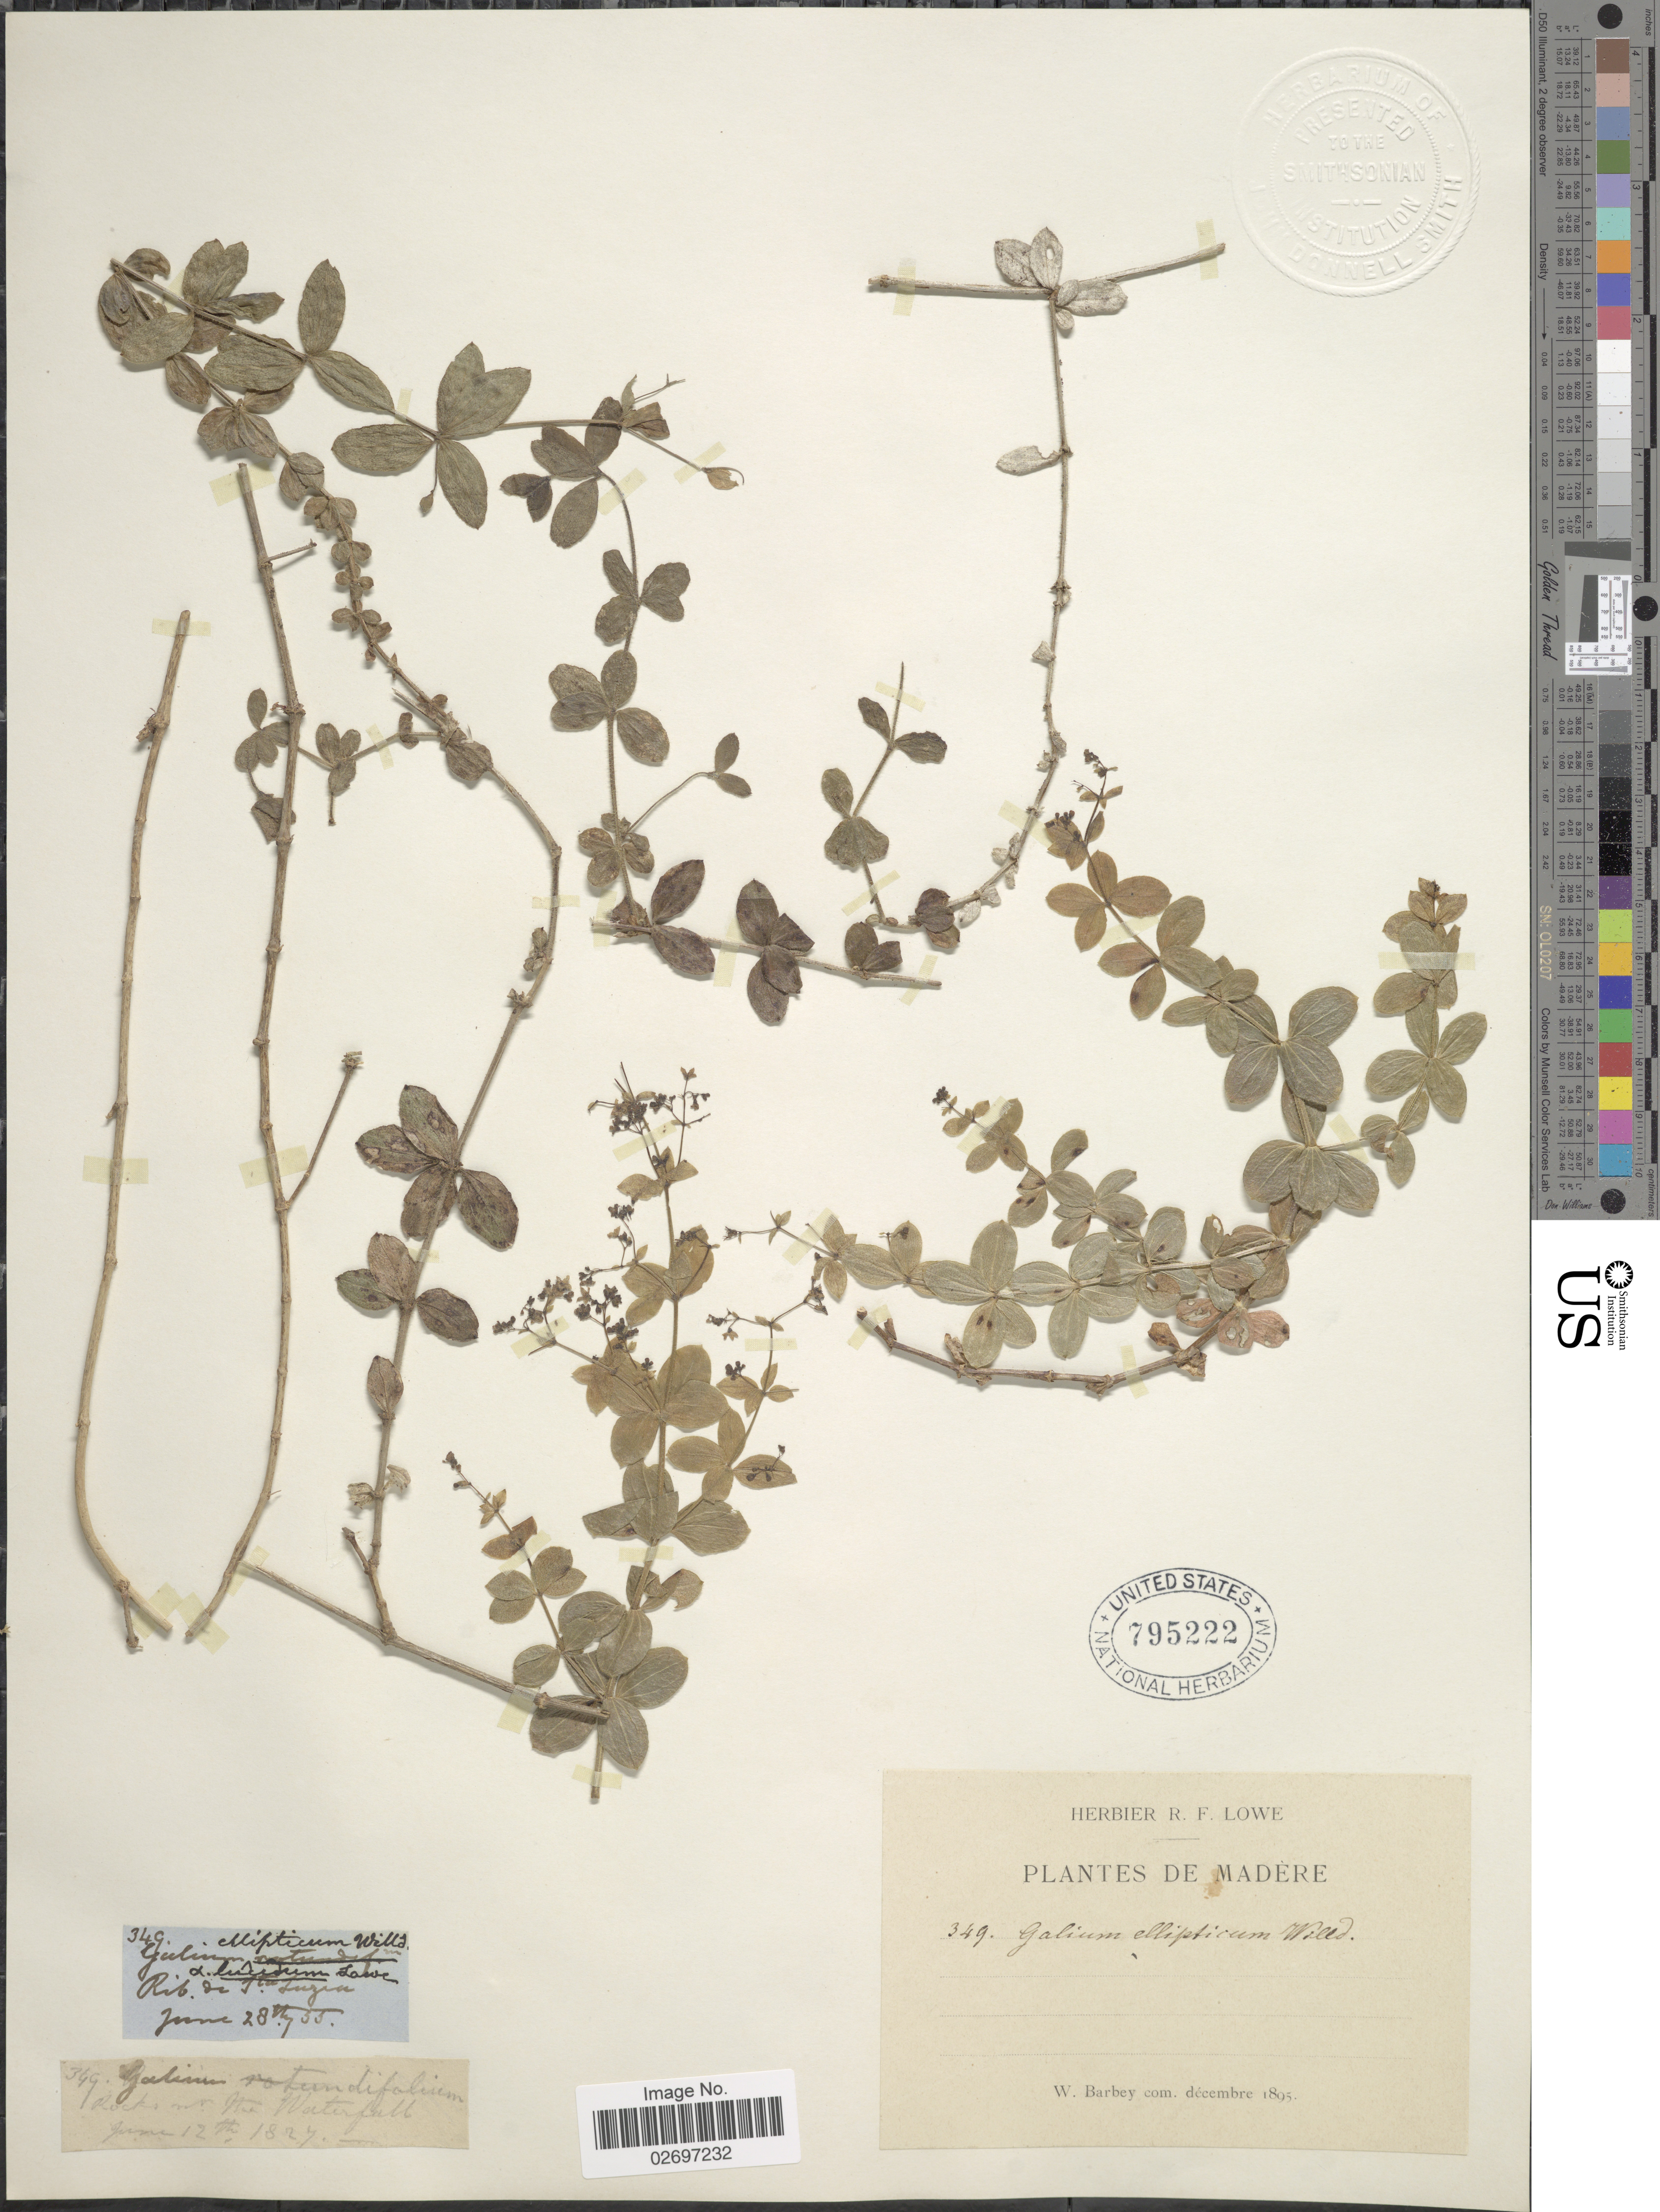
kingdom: Plantae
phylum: Tracheophyta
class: Magnoliopsida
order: Gentianales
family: Rubiaceae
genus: Galium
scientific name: Galium ellipticum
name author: Willd. ex Hornem.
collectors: ex herb. R. F. Lowe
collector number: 349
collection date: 1827-06-12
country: Portugal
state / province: Madeira (Aut. Reg.)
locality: Madere, rocks on Mt. Waterfall [interpreted]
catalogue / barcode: US 795222